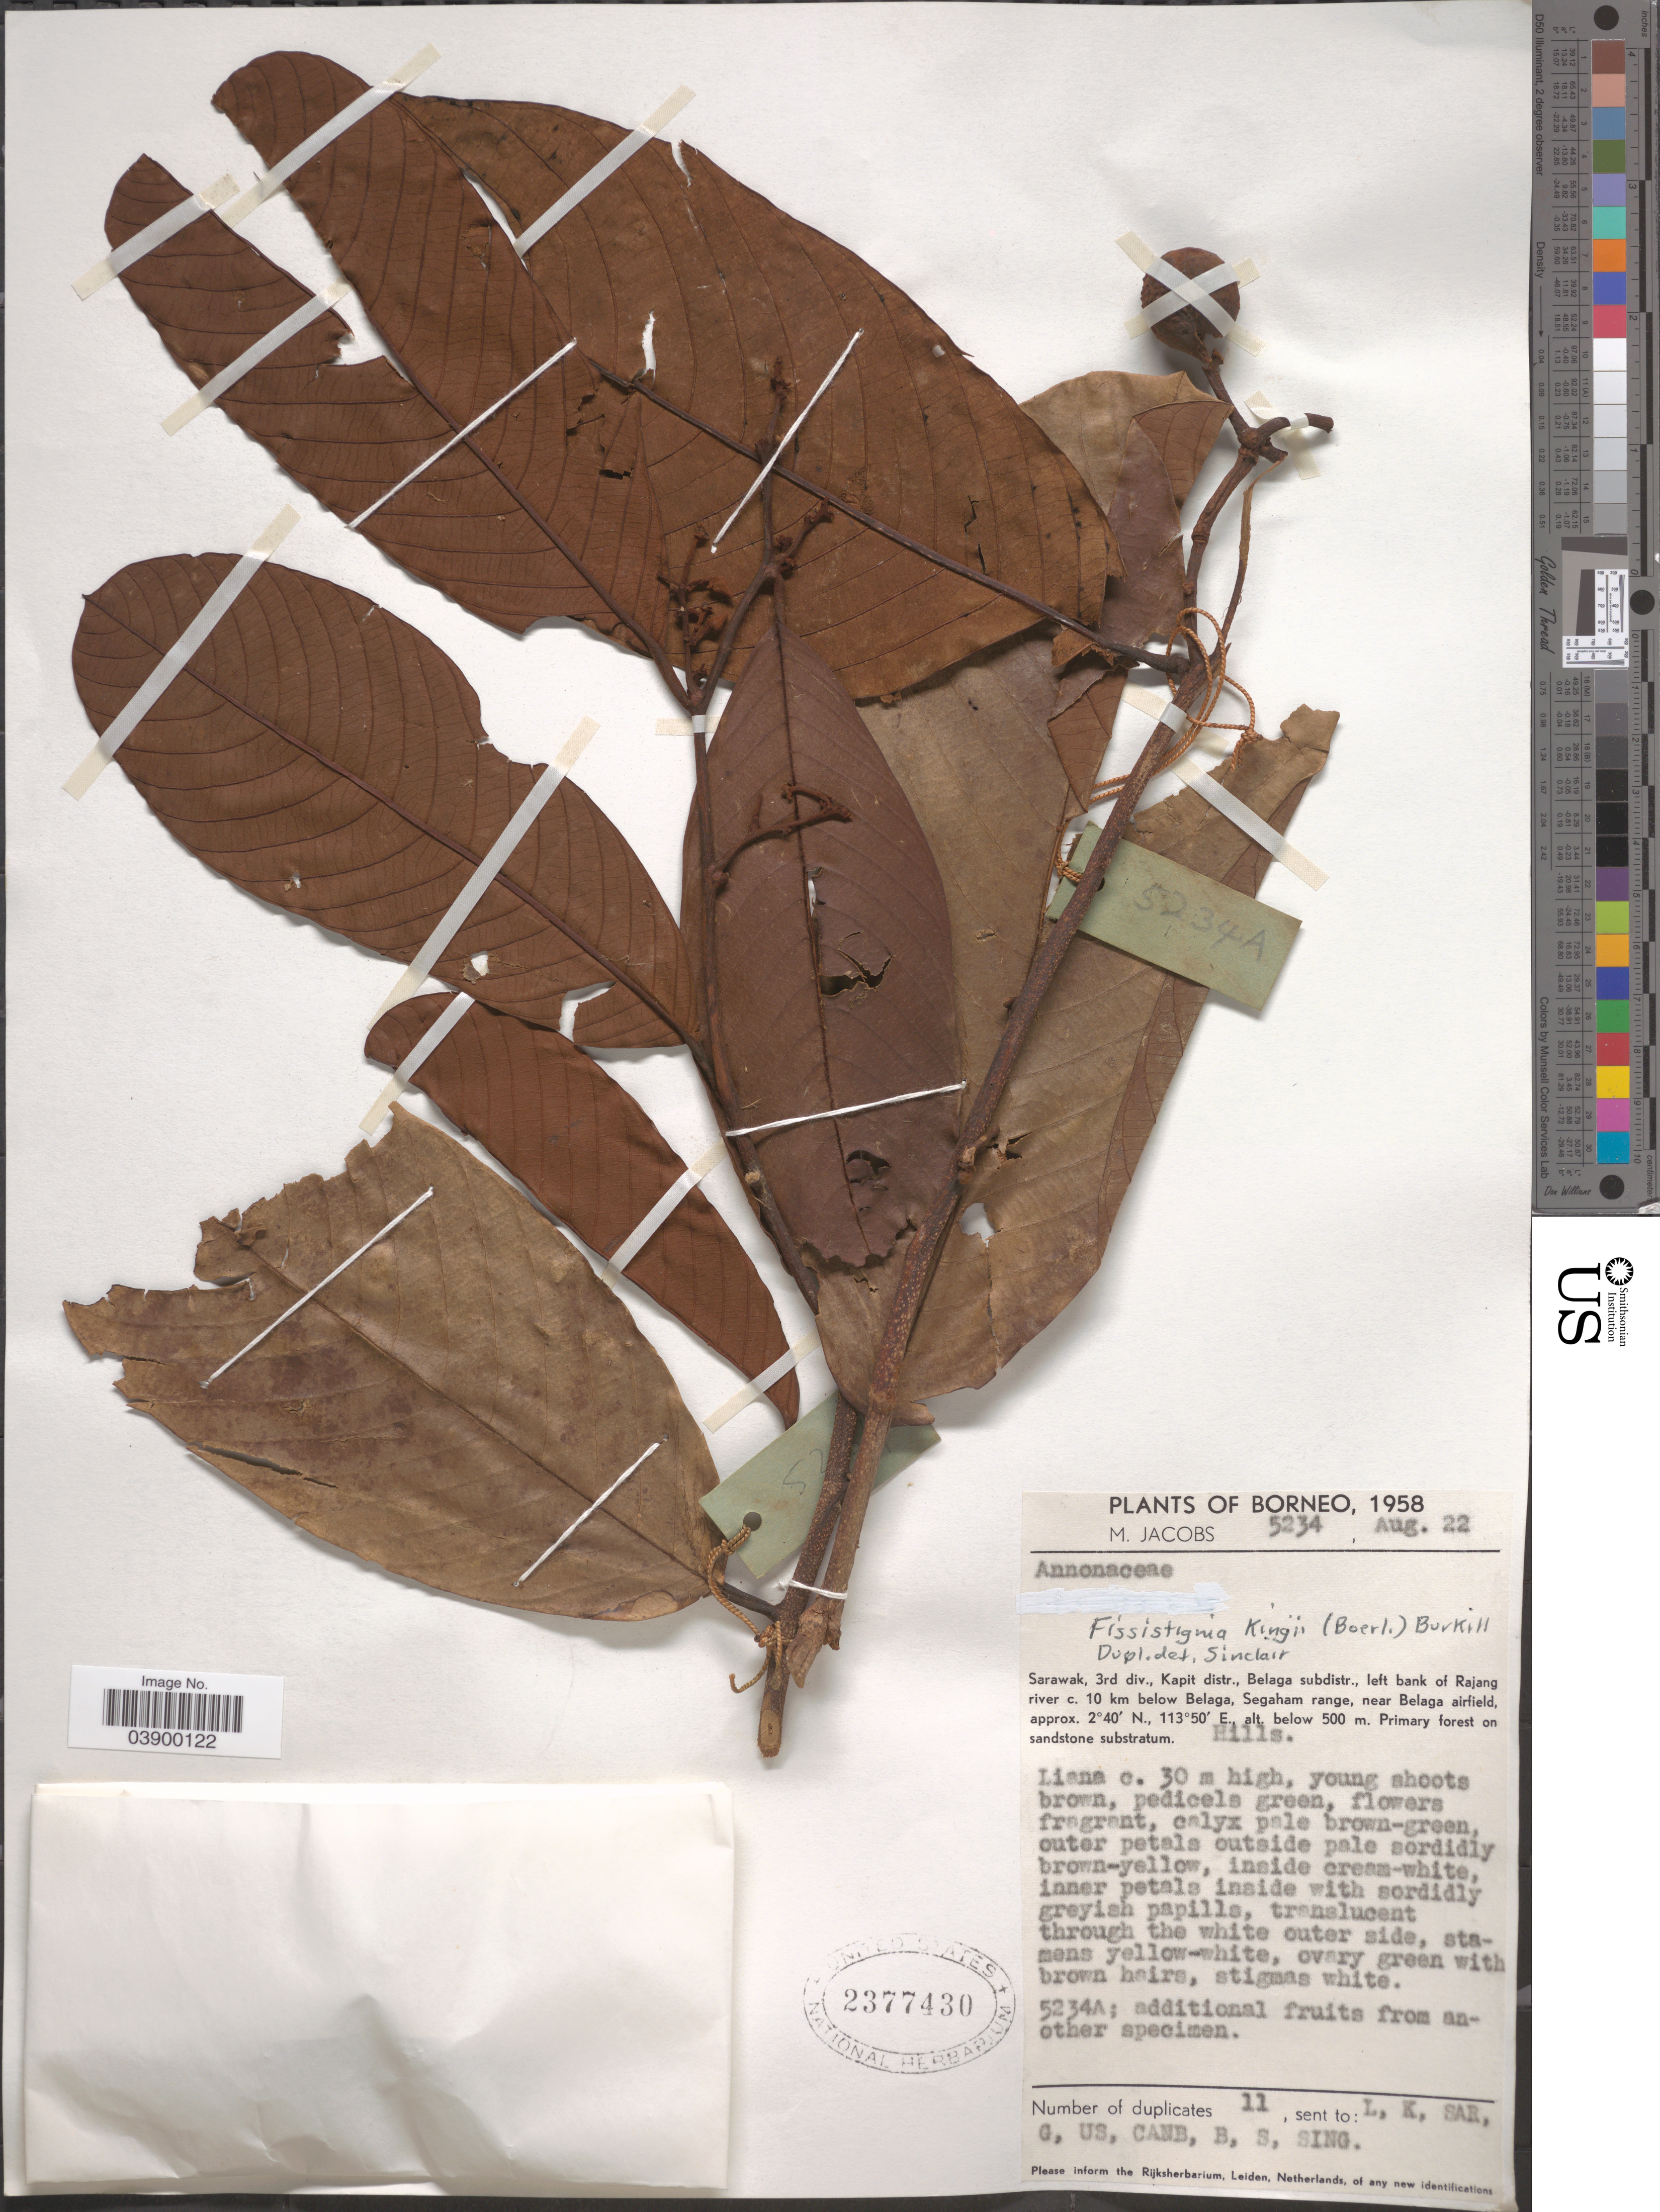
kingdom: Plantae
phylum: Tracheophyta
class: Magnoliopsida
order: Magnoliales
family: Annonaceae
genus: Fissistigma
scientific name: Fissistigma kingii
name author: (Boerl.) Burkill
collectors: M. Jacobs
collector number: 5234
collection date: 1958-08-22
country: Malaysia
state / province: Sarawak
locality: Borneo. 3rd div., Kapit distr., Belaga subdistr., left bank of Rajang river c. 10 km below Belaga, Segaham range, near Belaga airfield.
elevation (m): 500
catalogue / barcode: US 2377430